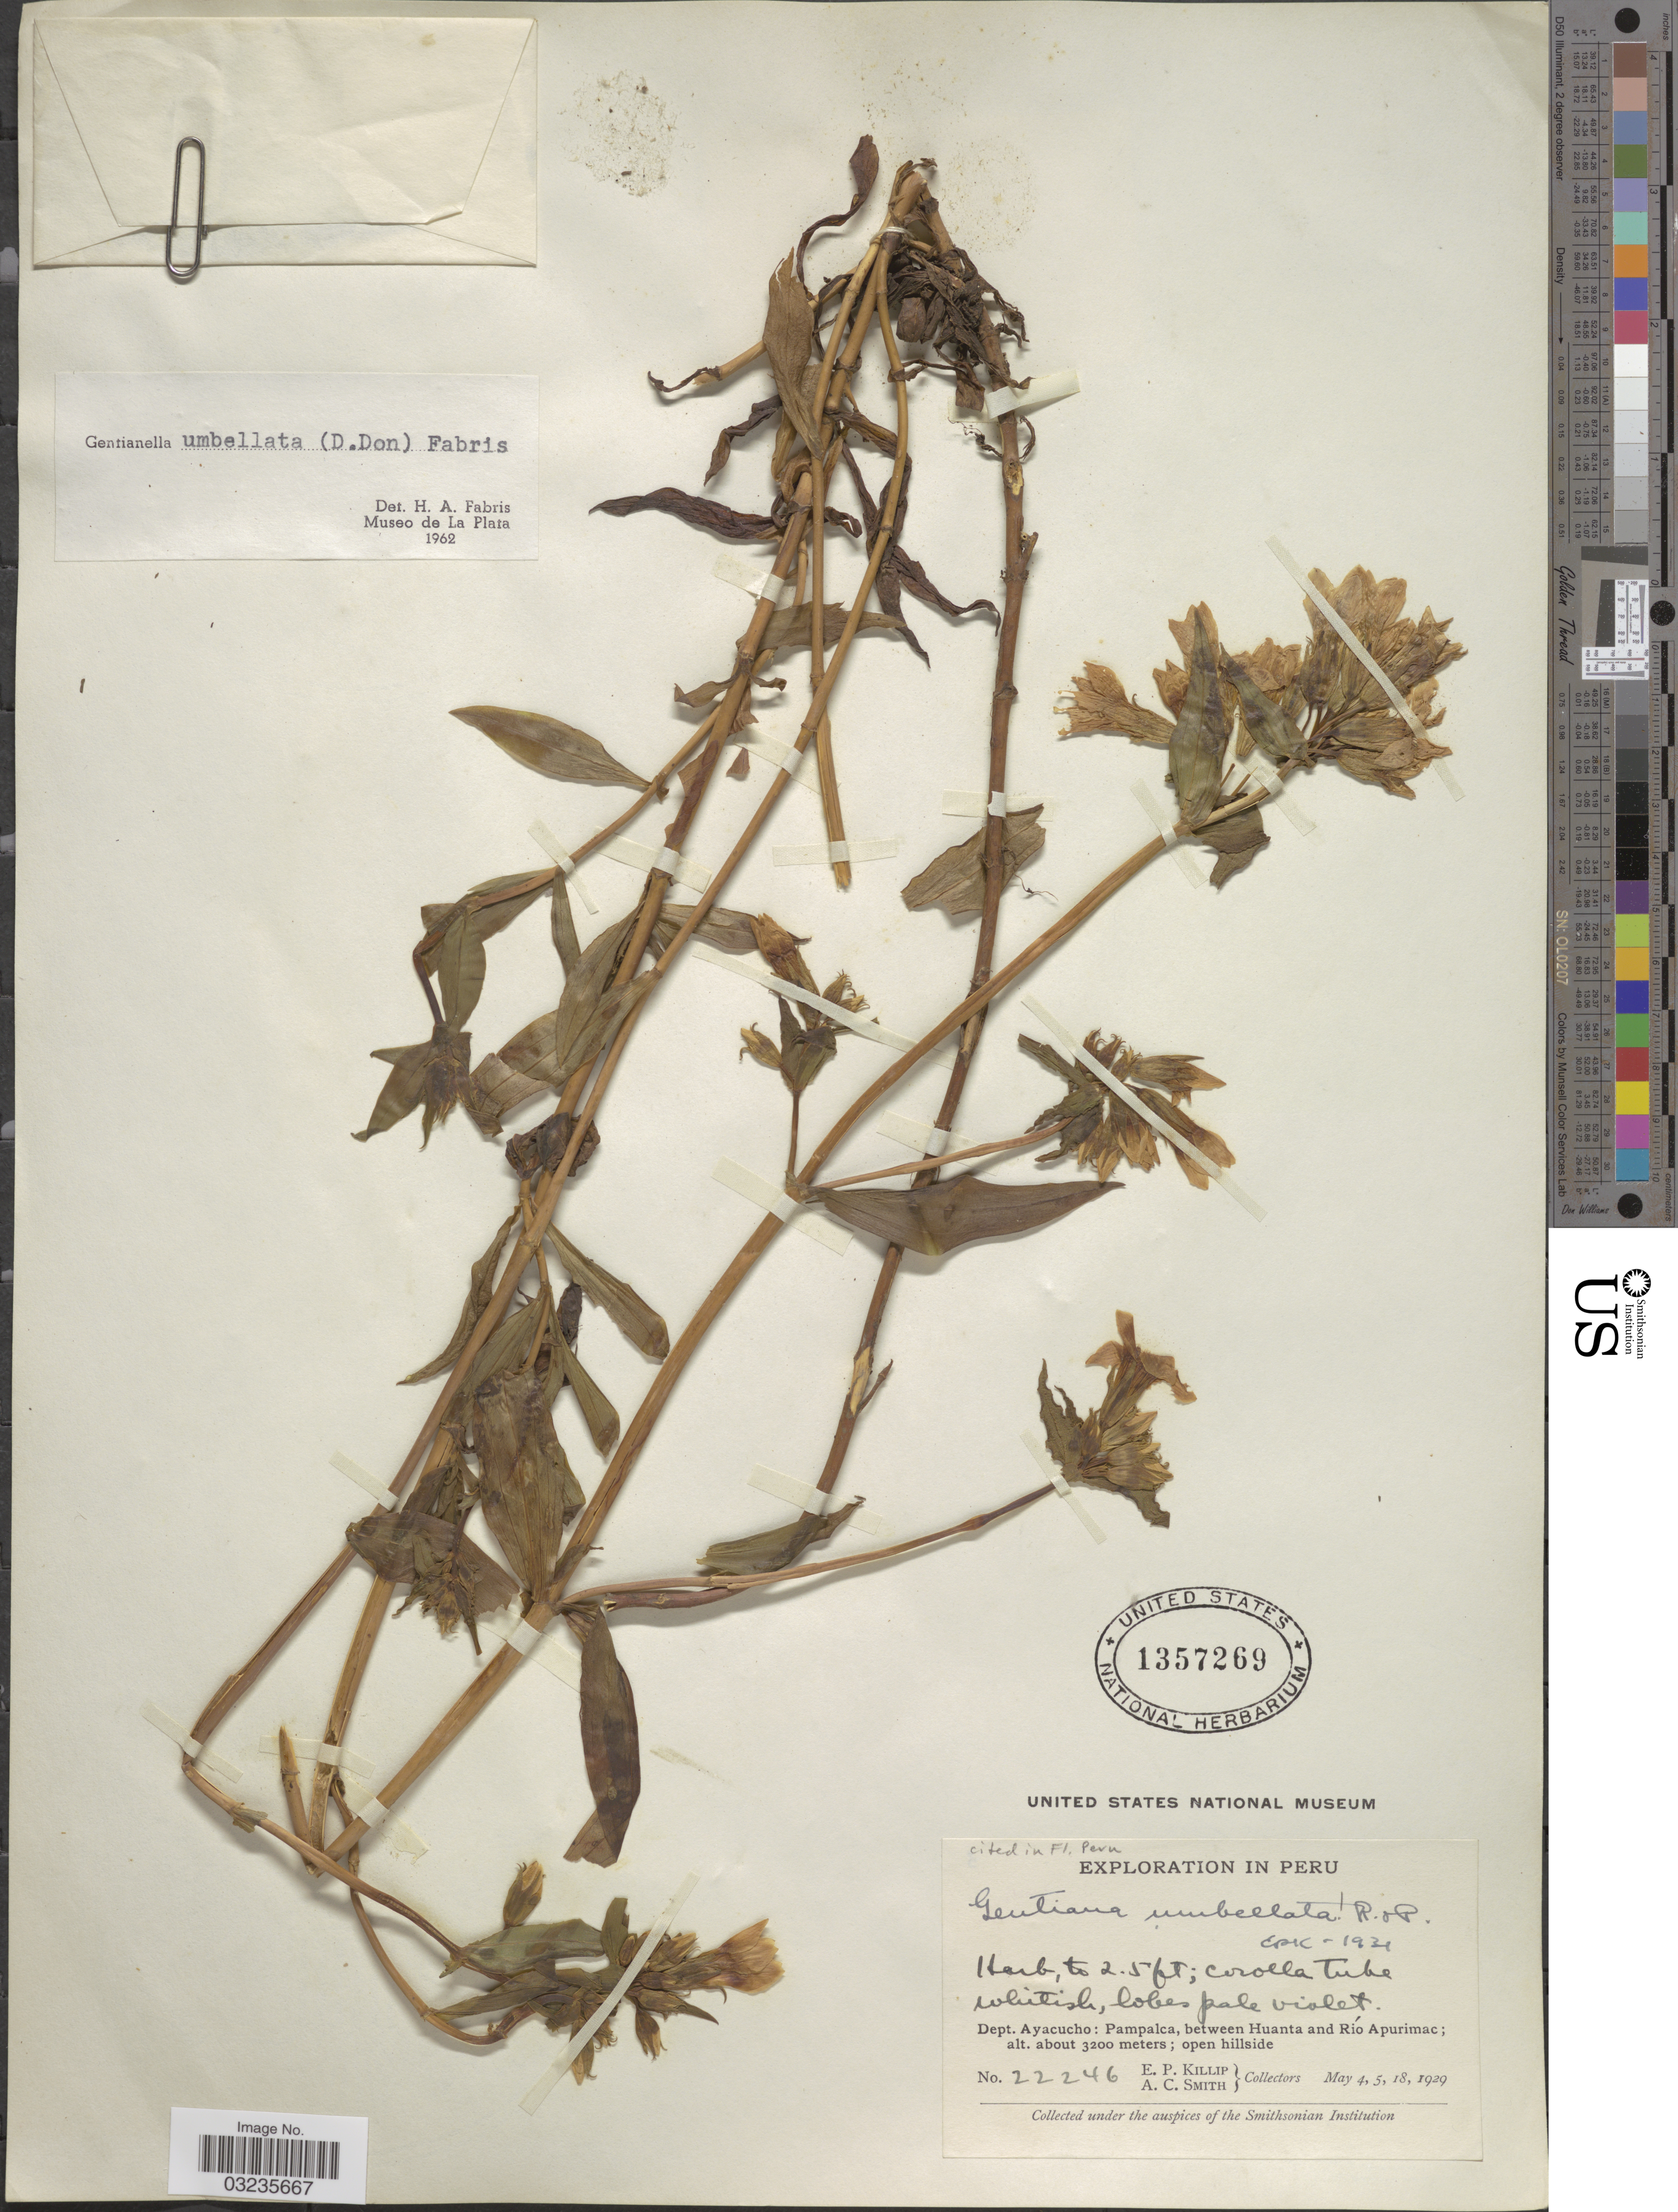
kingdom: Plantae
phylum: Tracheophyta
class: Magnoliopsida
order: Gentianales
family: Gentianaceae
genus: Gentianella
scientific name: Gentianella sp.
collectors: E. P. Killip & A. C. Smith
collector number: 22246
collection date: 1929-05-04/1929-05-18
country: Peru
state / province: Ayacucho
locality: Dept. Ayacucho: Pampalca, between Huanta and Río Apurimac.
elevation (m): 3200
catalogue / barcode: US 1357269